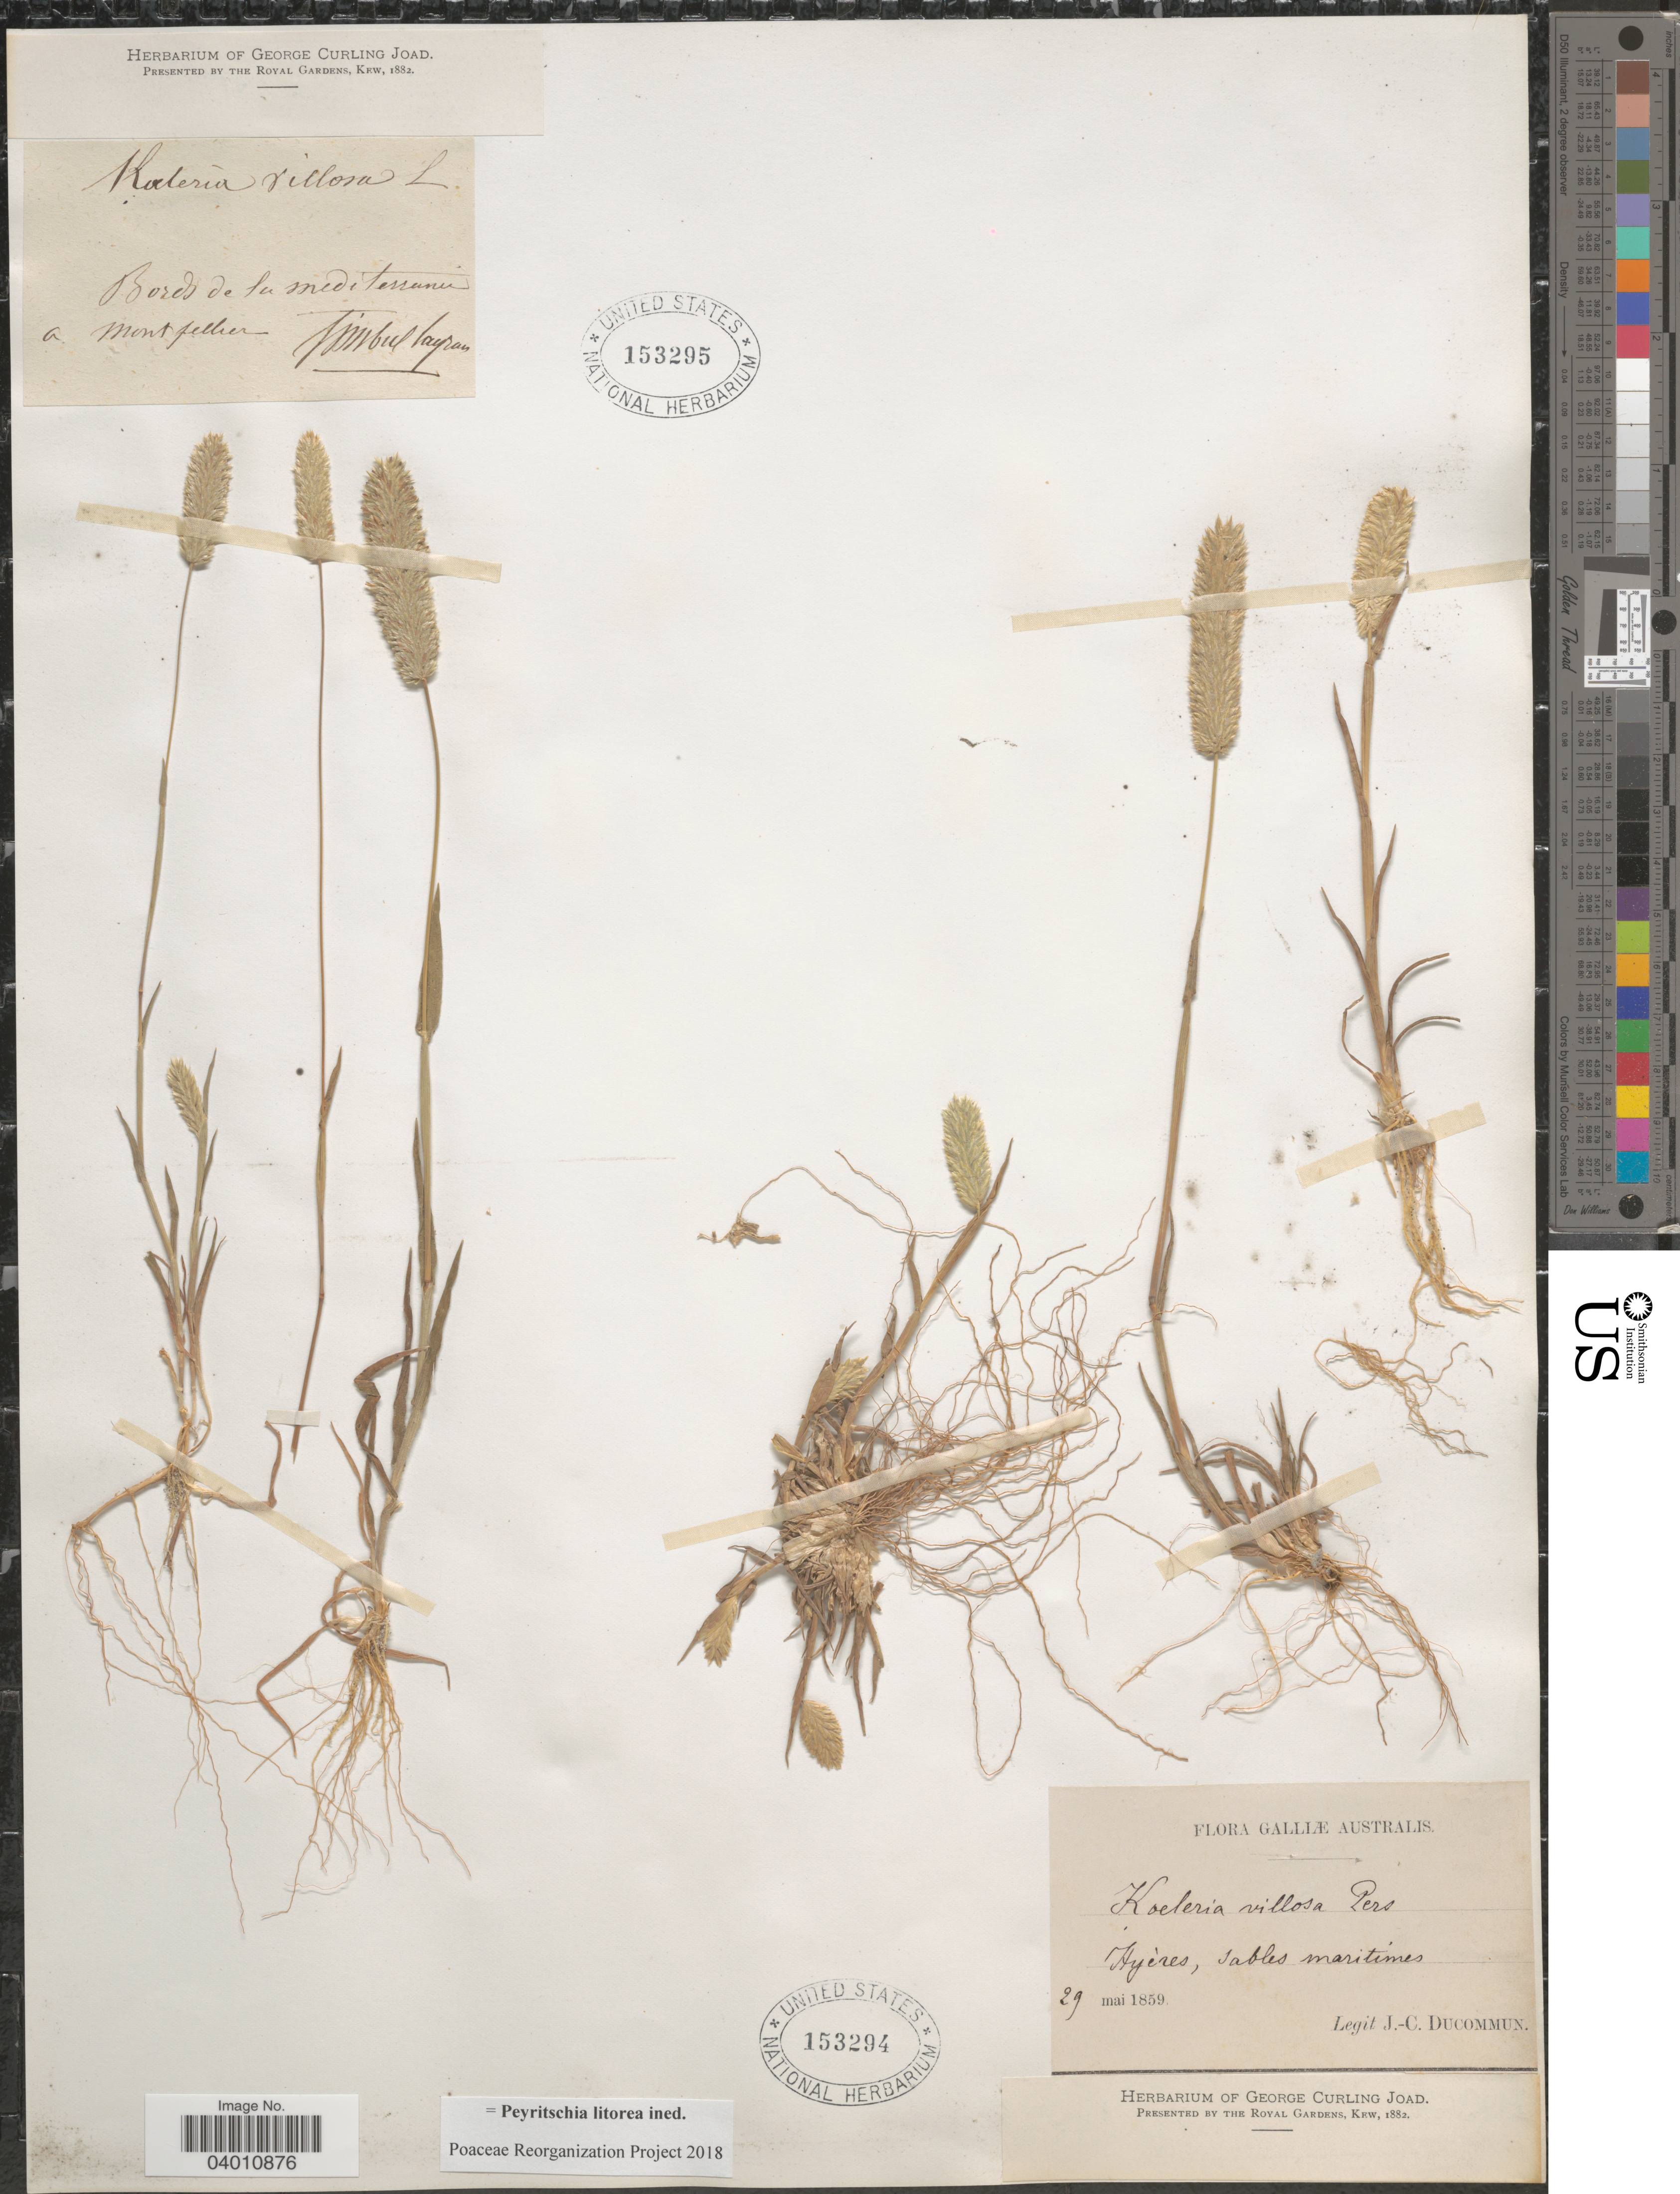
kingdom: Plantae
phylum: Tracheophyta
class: Liliopsida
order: Poales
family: Poaceae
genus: Rostraria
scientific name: Rostraria litorea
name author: (All.) Holub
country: France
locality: Bords de la mediterrania a Montpellier.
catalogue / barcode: US 153295-2